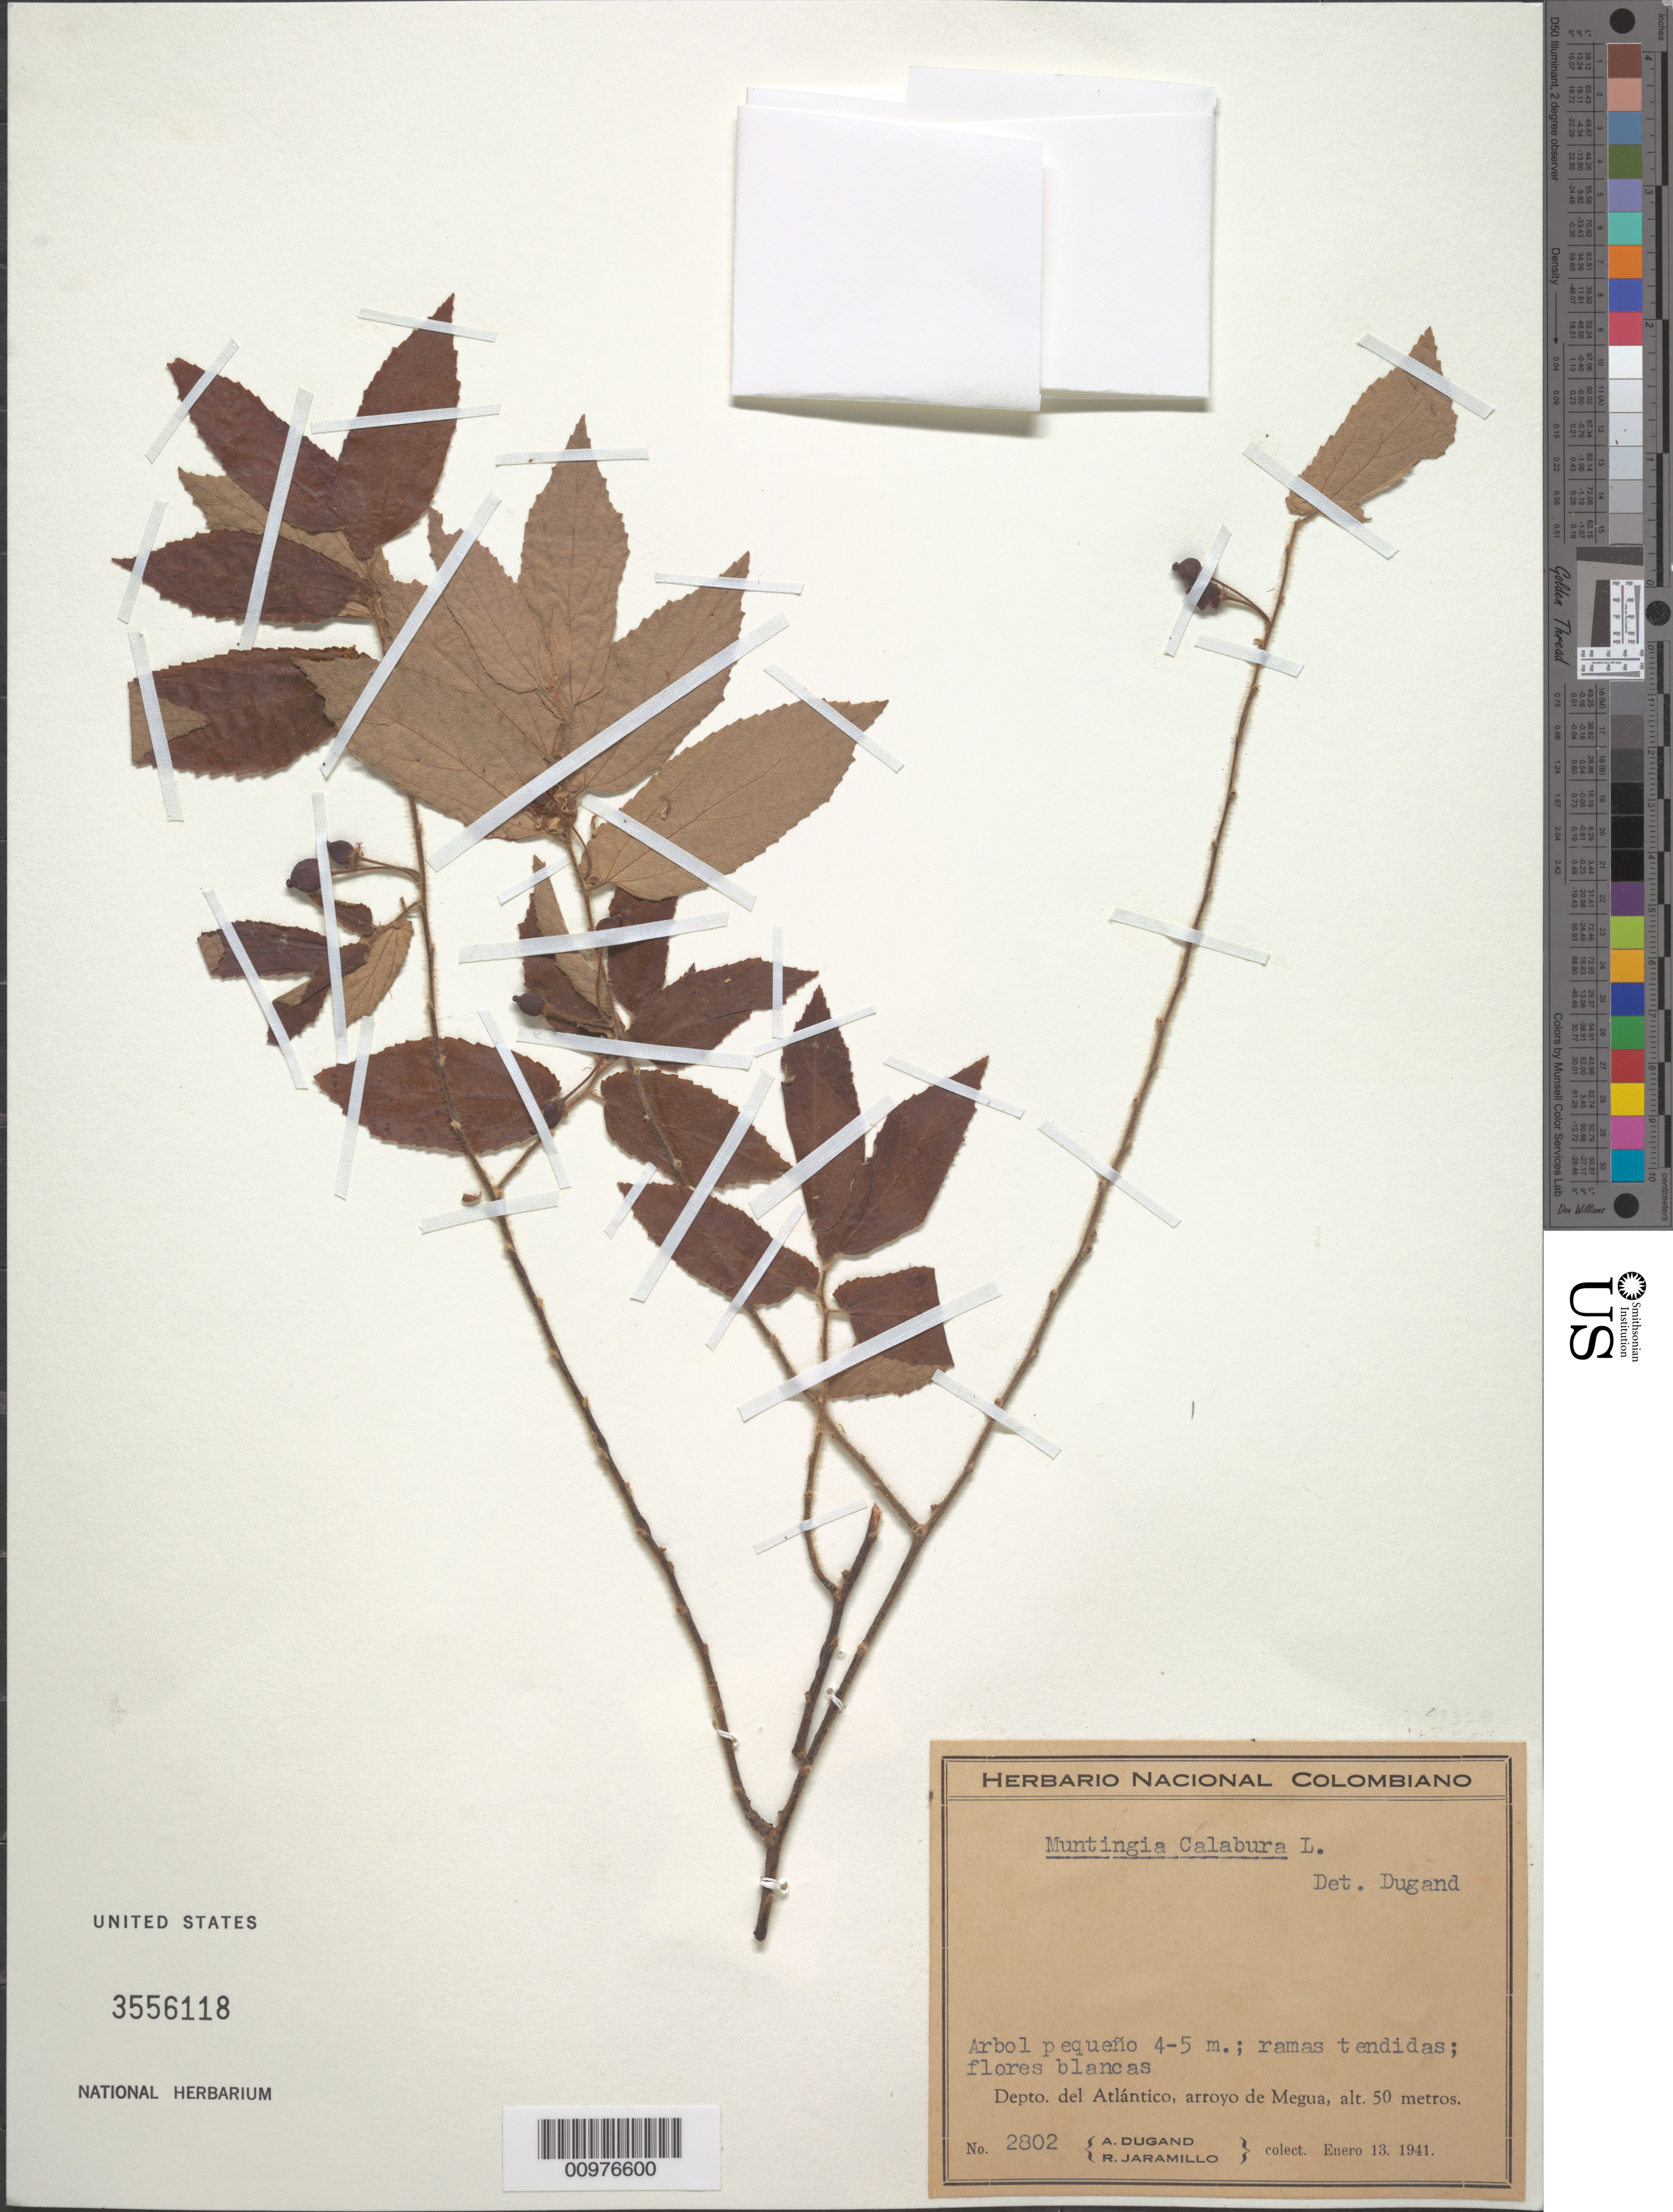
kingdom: Plantae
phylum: Tracheophyta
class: Magnoliopsida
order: Malvales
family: Muntingiaceae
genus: Muntingia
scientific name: Muntingia calabura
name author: L.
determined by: Dugand G., Armando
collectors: A. Dugand G. & R. Jaramillo M.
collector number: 2802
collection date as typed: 13 Jan 1941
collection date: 1941-01-13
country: Colombia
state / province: Atlántico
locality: Arroyo de Megua.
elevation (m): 50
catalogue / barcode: US 3556118